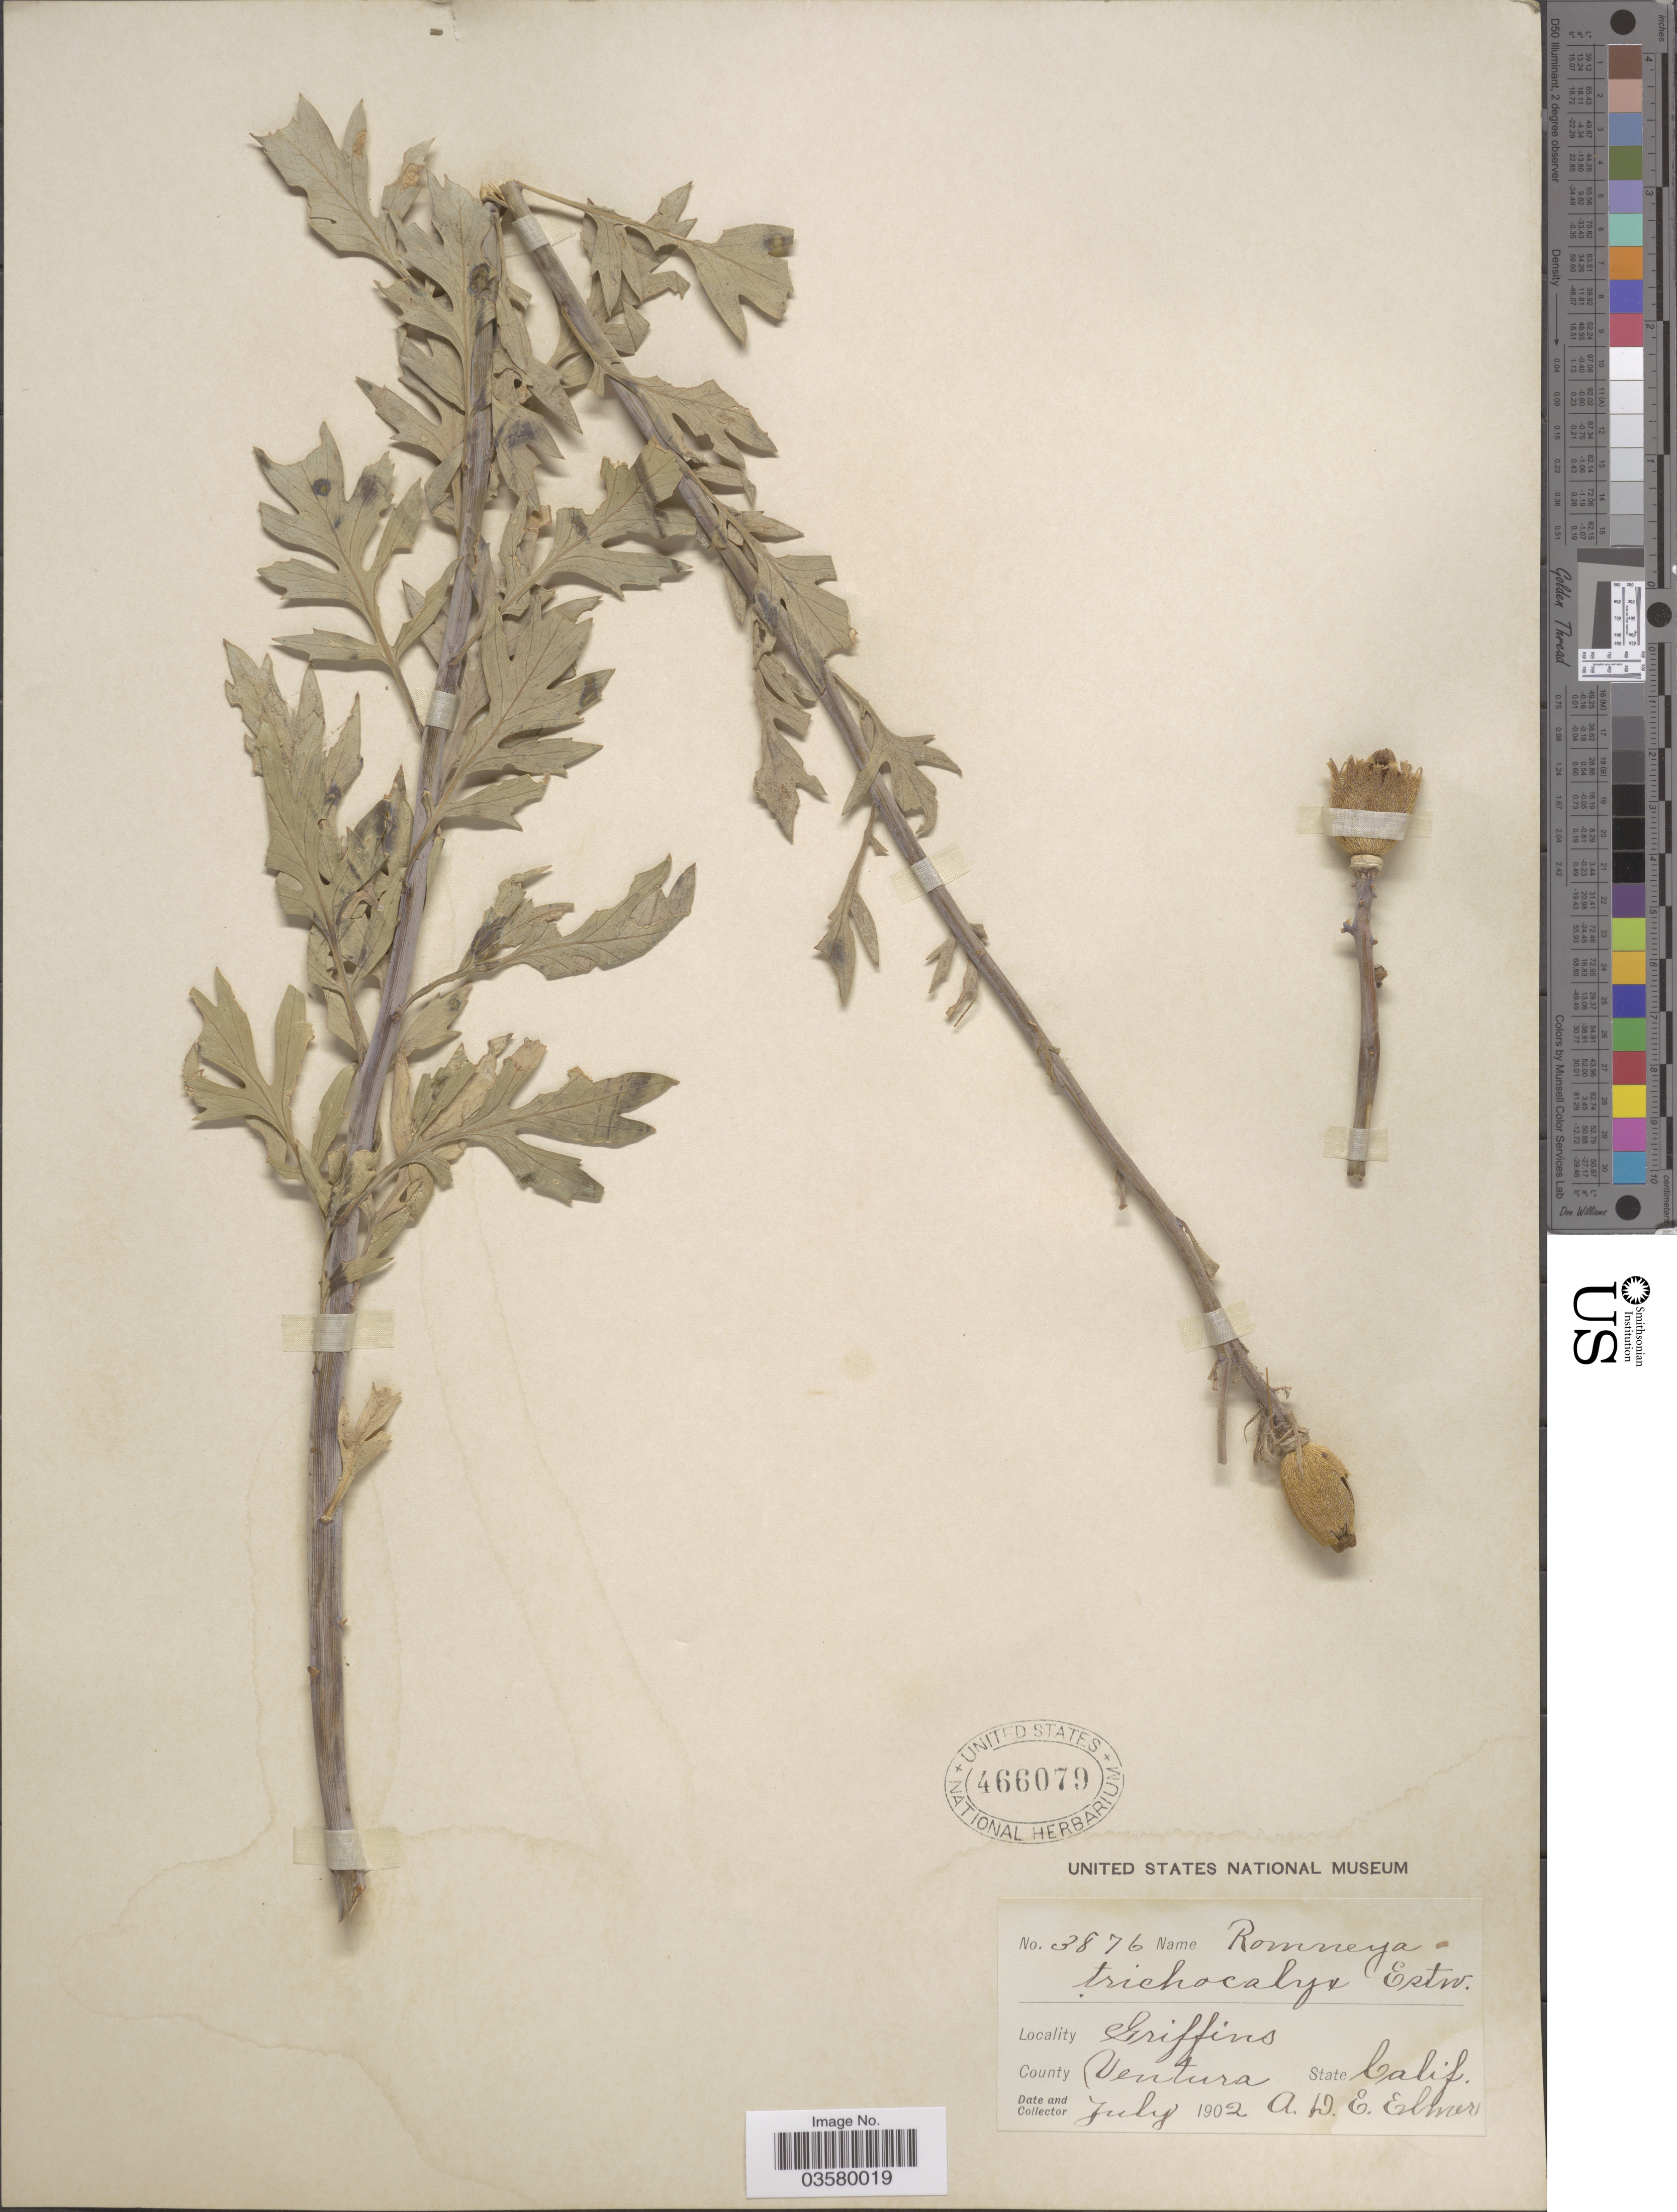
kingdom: Plantae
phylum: Tracheophyta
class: Magnoliopsida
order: Ranunculales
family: Papaveraceae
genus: Romneya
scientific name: Romneya trichocalyx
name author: Eastw.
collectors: A. D. E. Elmer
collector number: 3876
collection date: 1902-07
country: United States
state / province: California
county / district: Ventura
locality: Griffins, County Ventura.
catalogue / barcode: US 466079